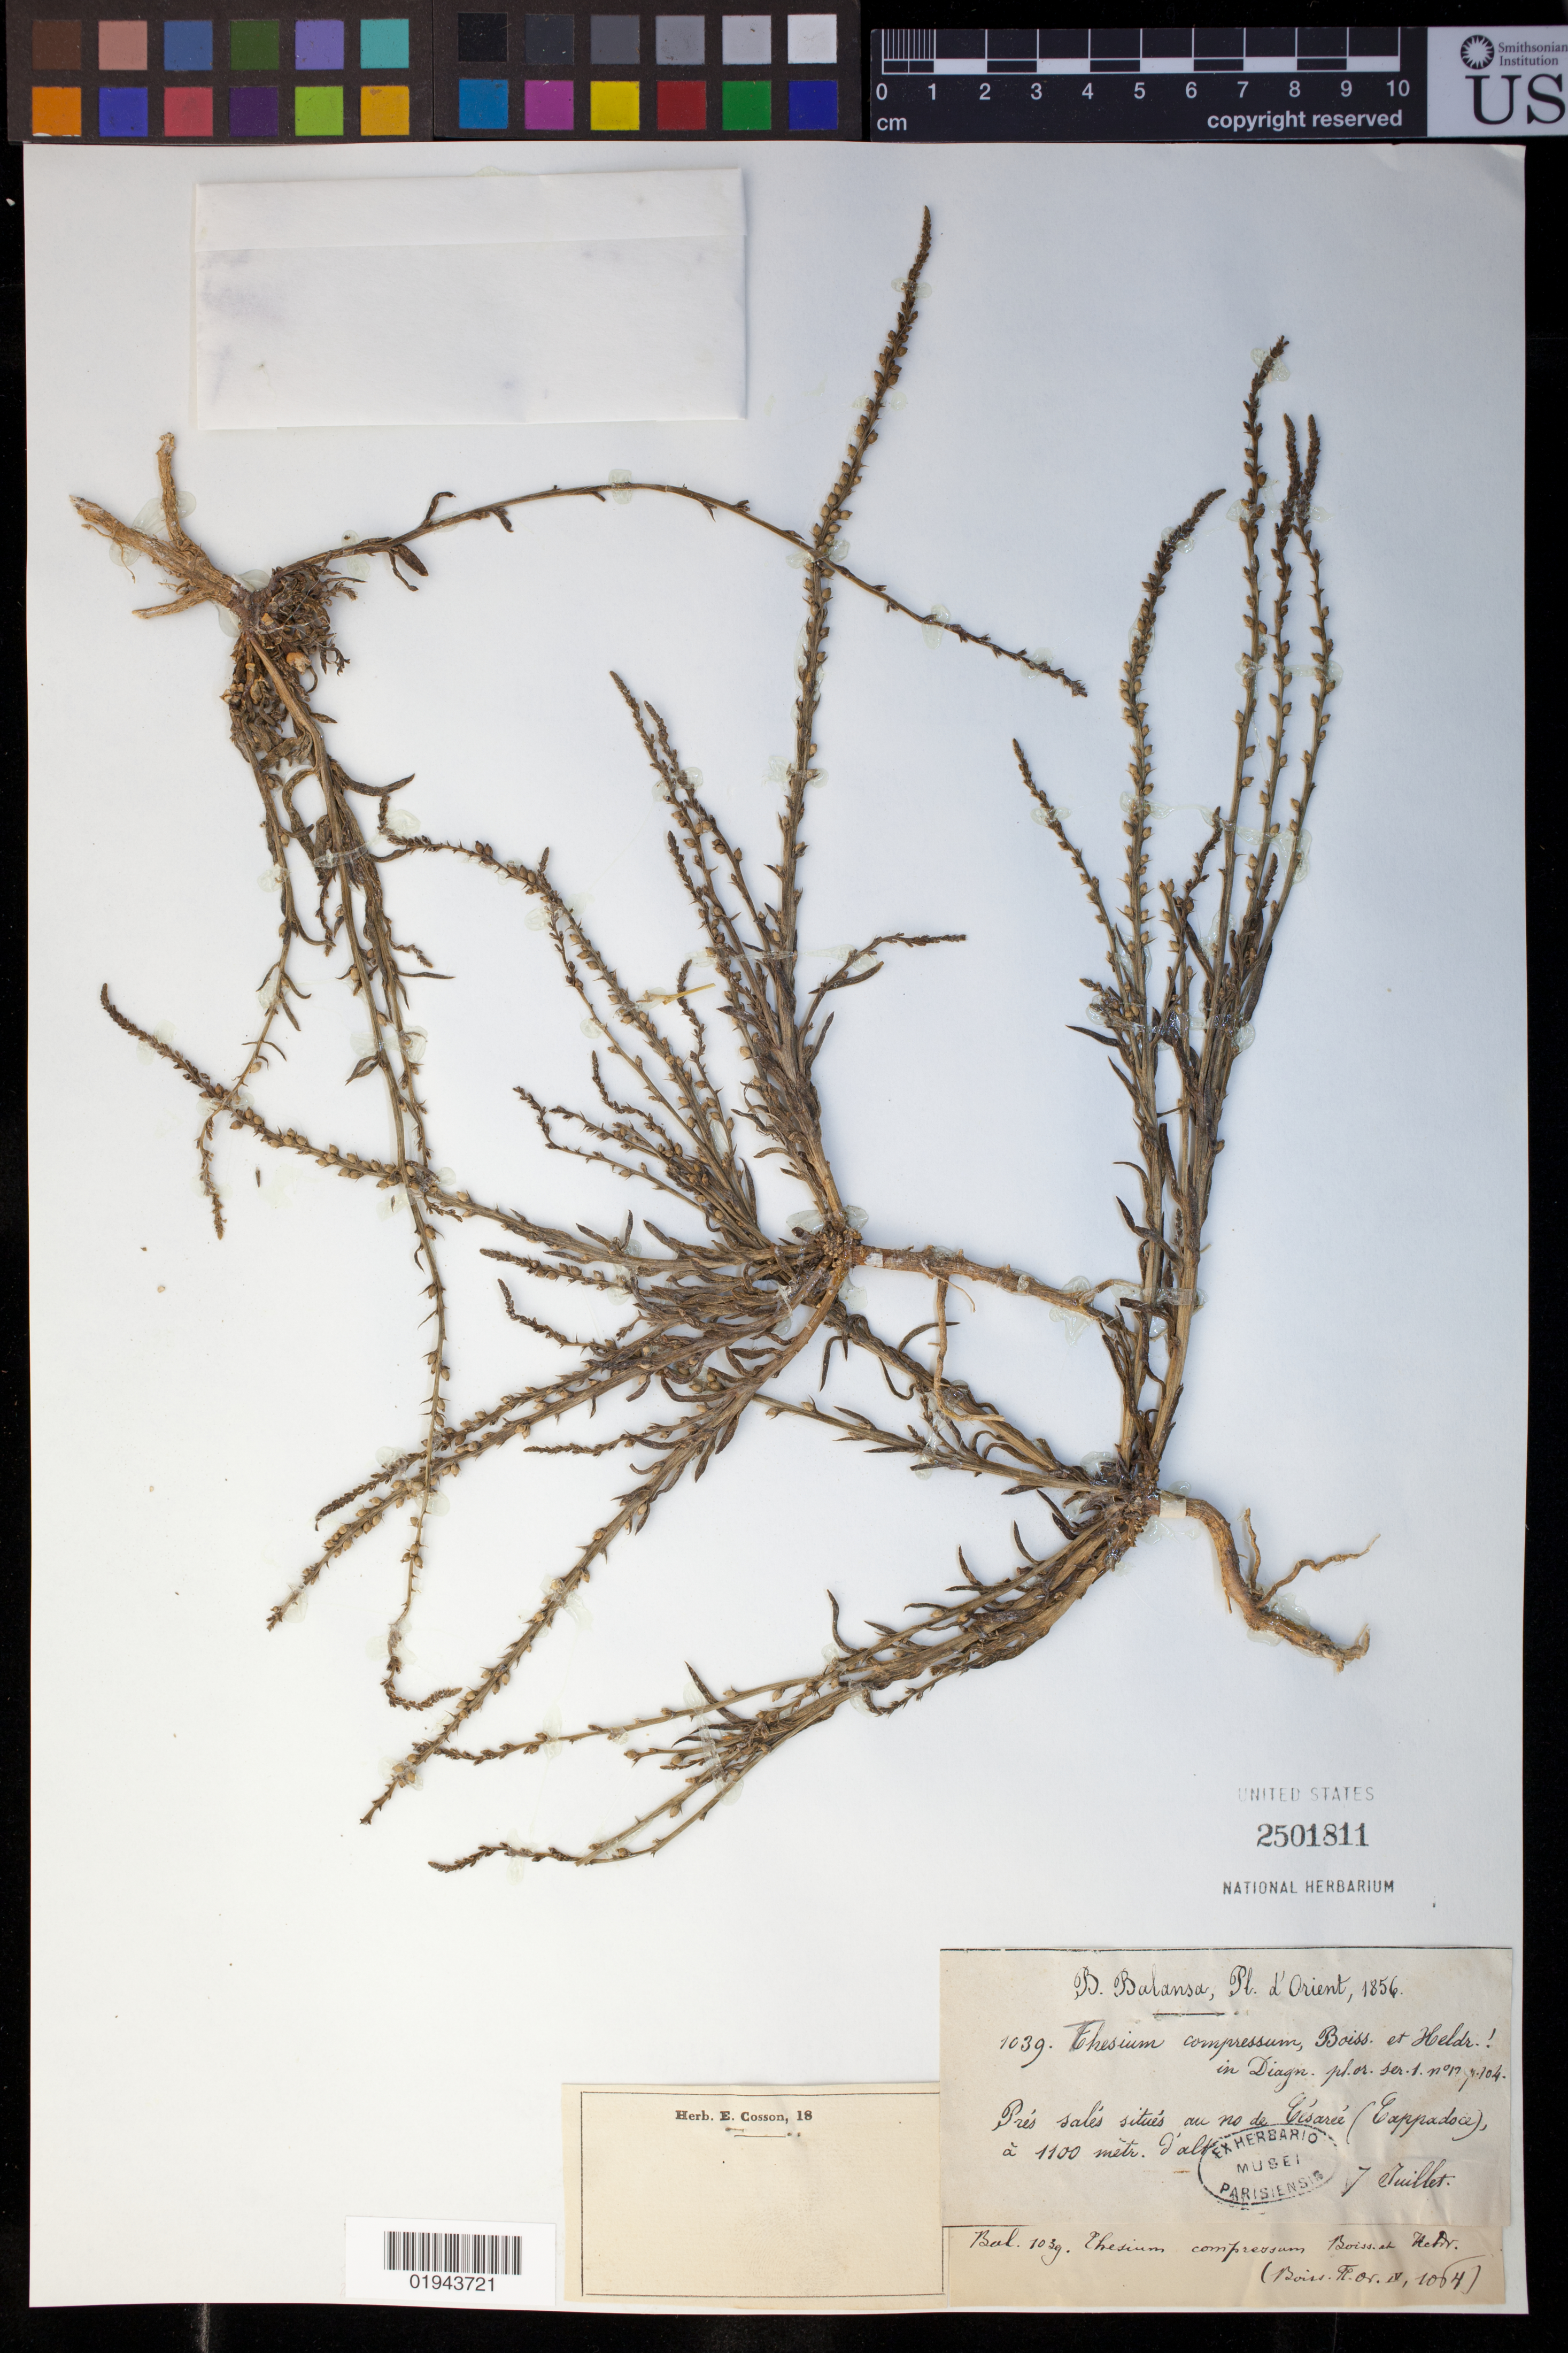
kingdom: Plantae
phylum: Tracheophyta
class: Magnoliopsida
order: Santalales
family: Thesiaceae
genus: Thesium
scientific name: Thesium compressum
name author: Boiss. & Heldr.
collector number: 1039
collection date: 1856-07-07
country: Turkey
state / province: Kayseri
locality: Pl. d'Orient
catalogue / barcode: US 2501811